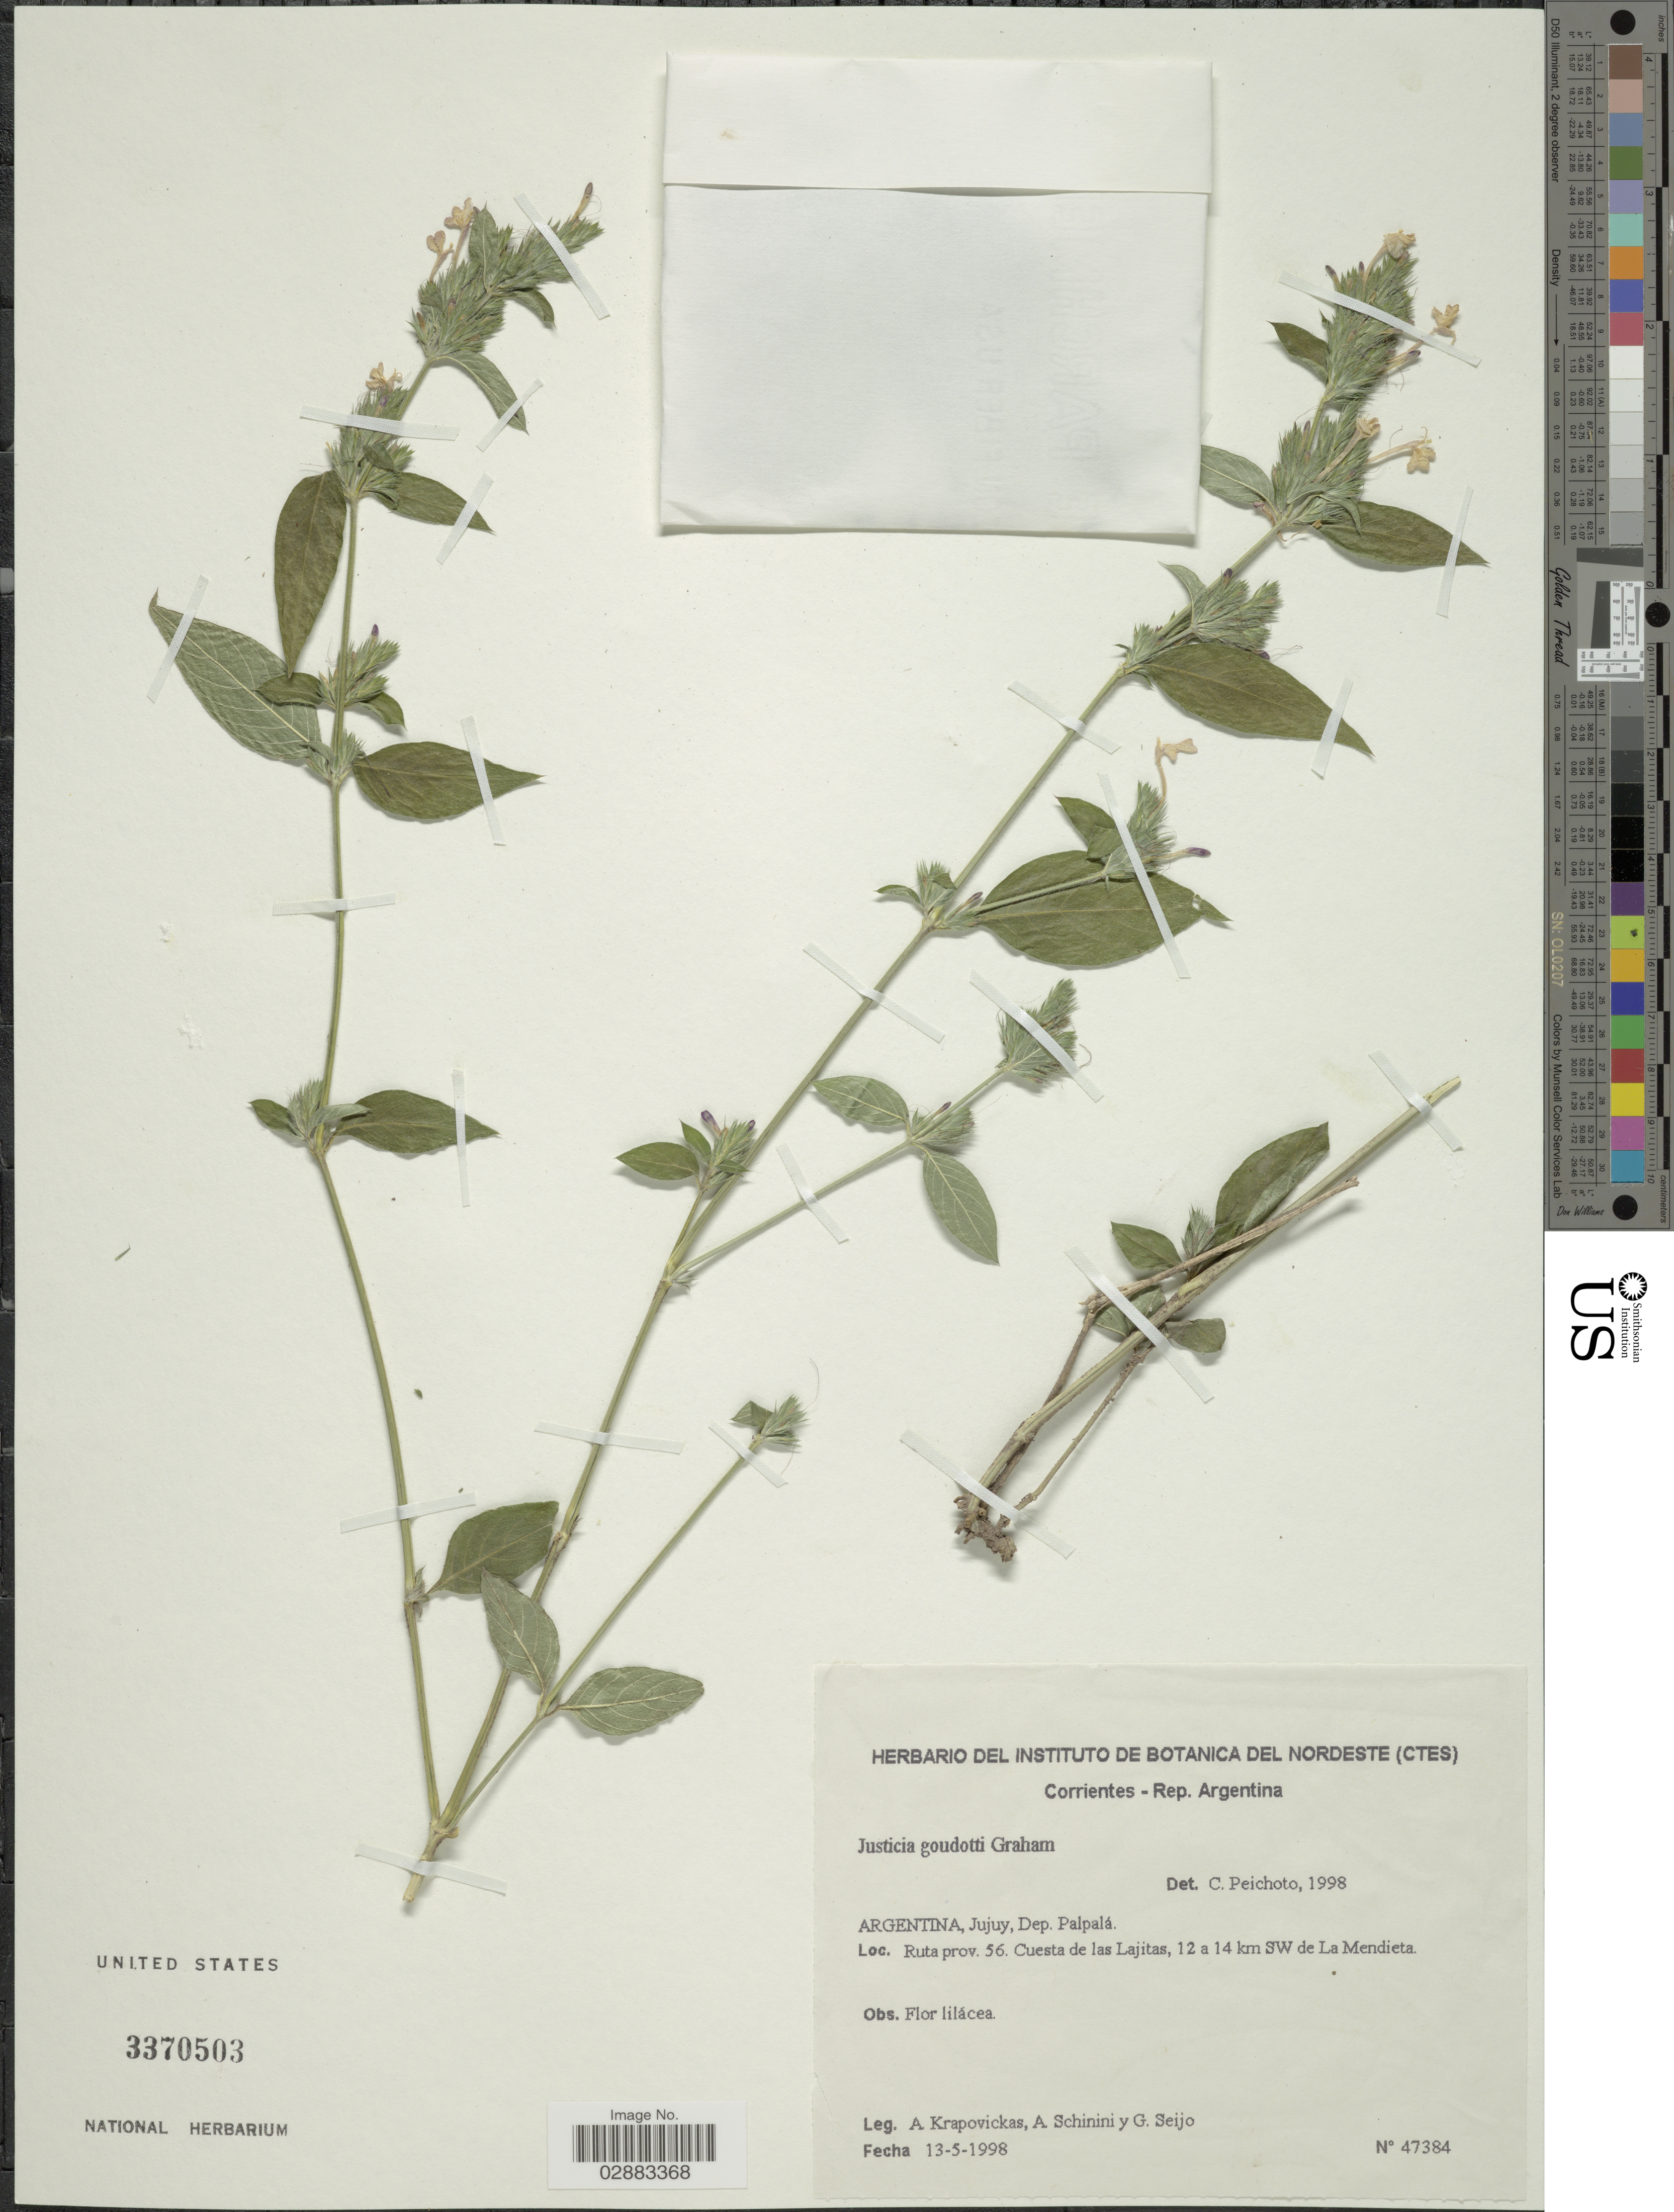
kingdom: Plantae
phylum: Tracheophyta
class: Magnoliopsida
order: Lamiales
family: Acanthaceae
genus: Justicia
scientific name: Justicia goudotii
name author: V.A.W. Graham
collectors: A. Krapovickas, A. Schinini & G. Seijo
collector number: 47384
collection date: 1998-05-13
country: Argentina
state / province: Jujuy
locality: Dep. Palpalá. Ruta prov. 56. Cuesta de las Lajitas, 12 a 14 km SW de La Mendieta.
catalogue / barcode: US 3370503